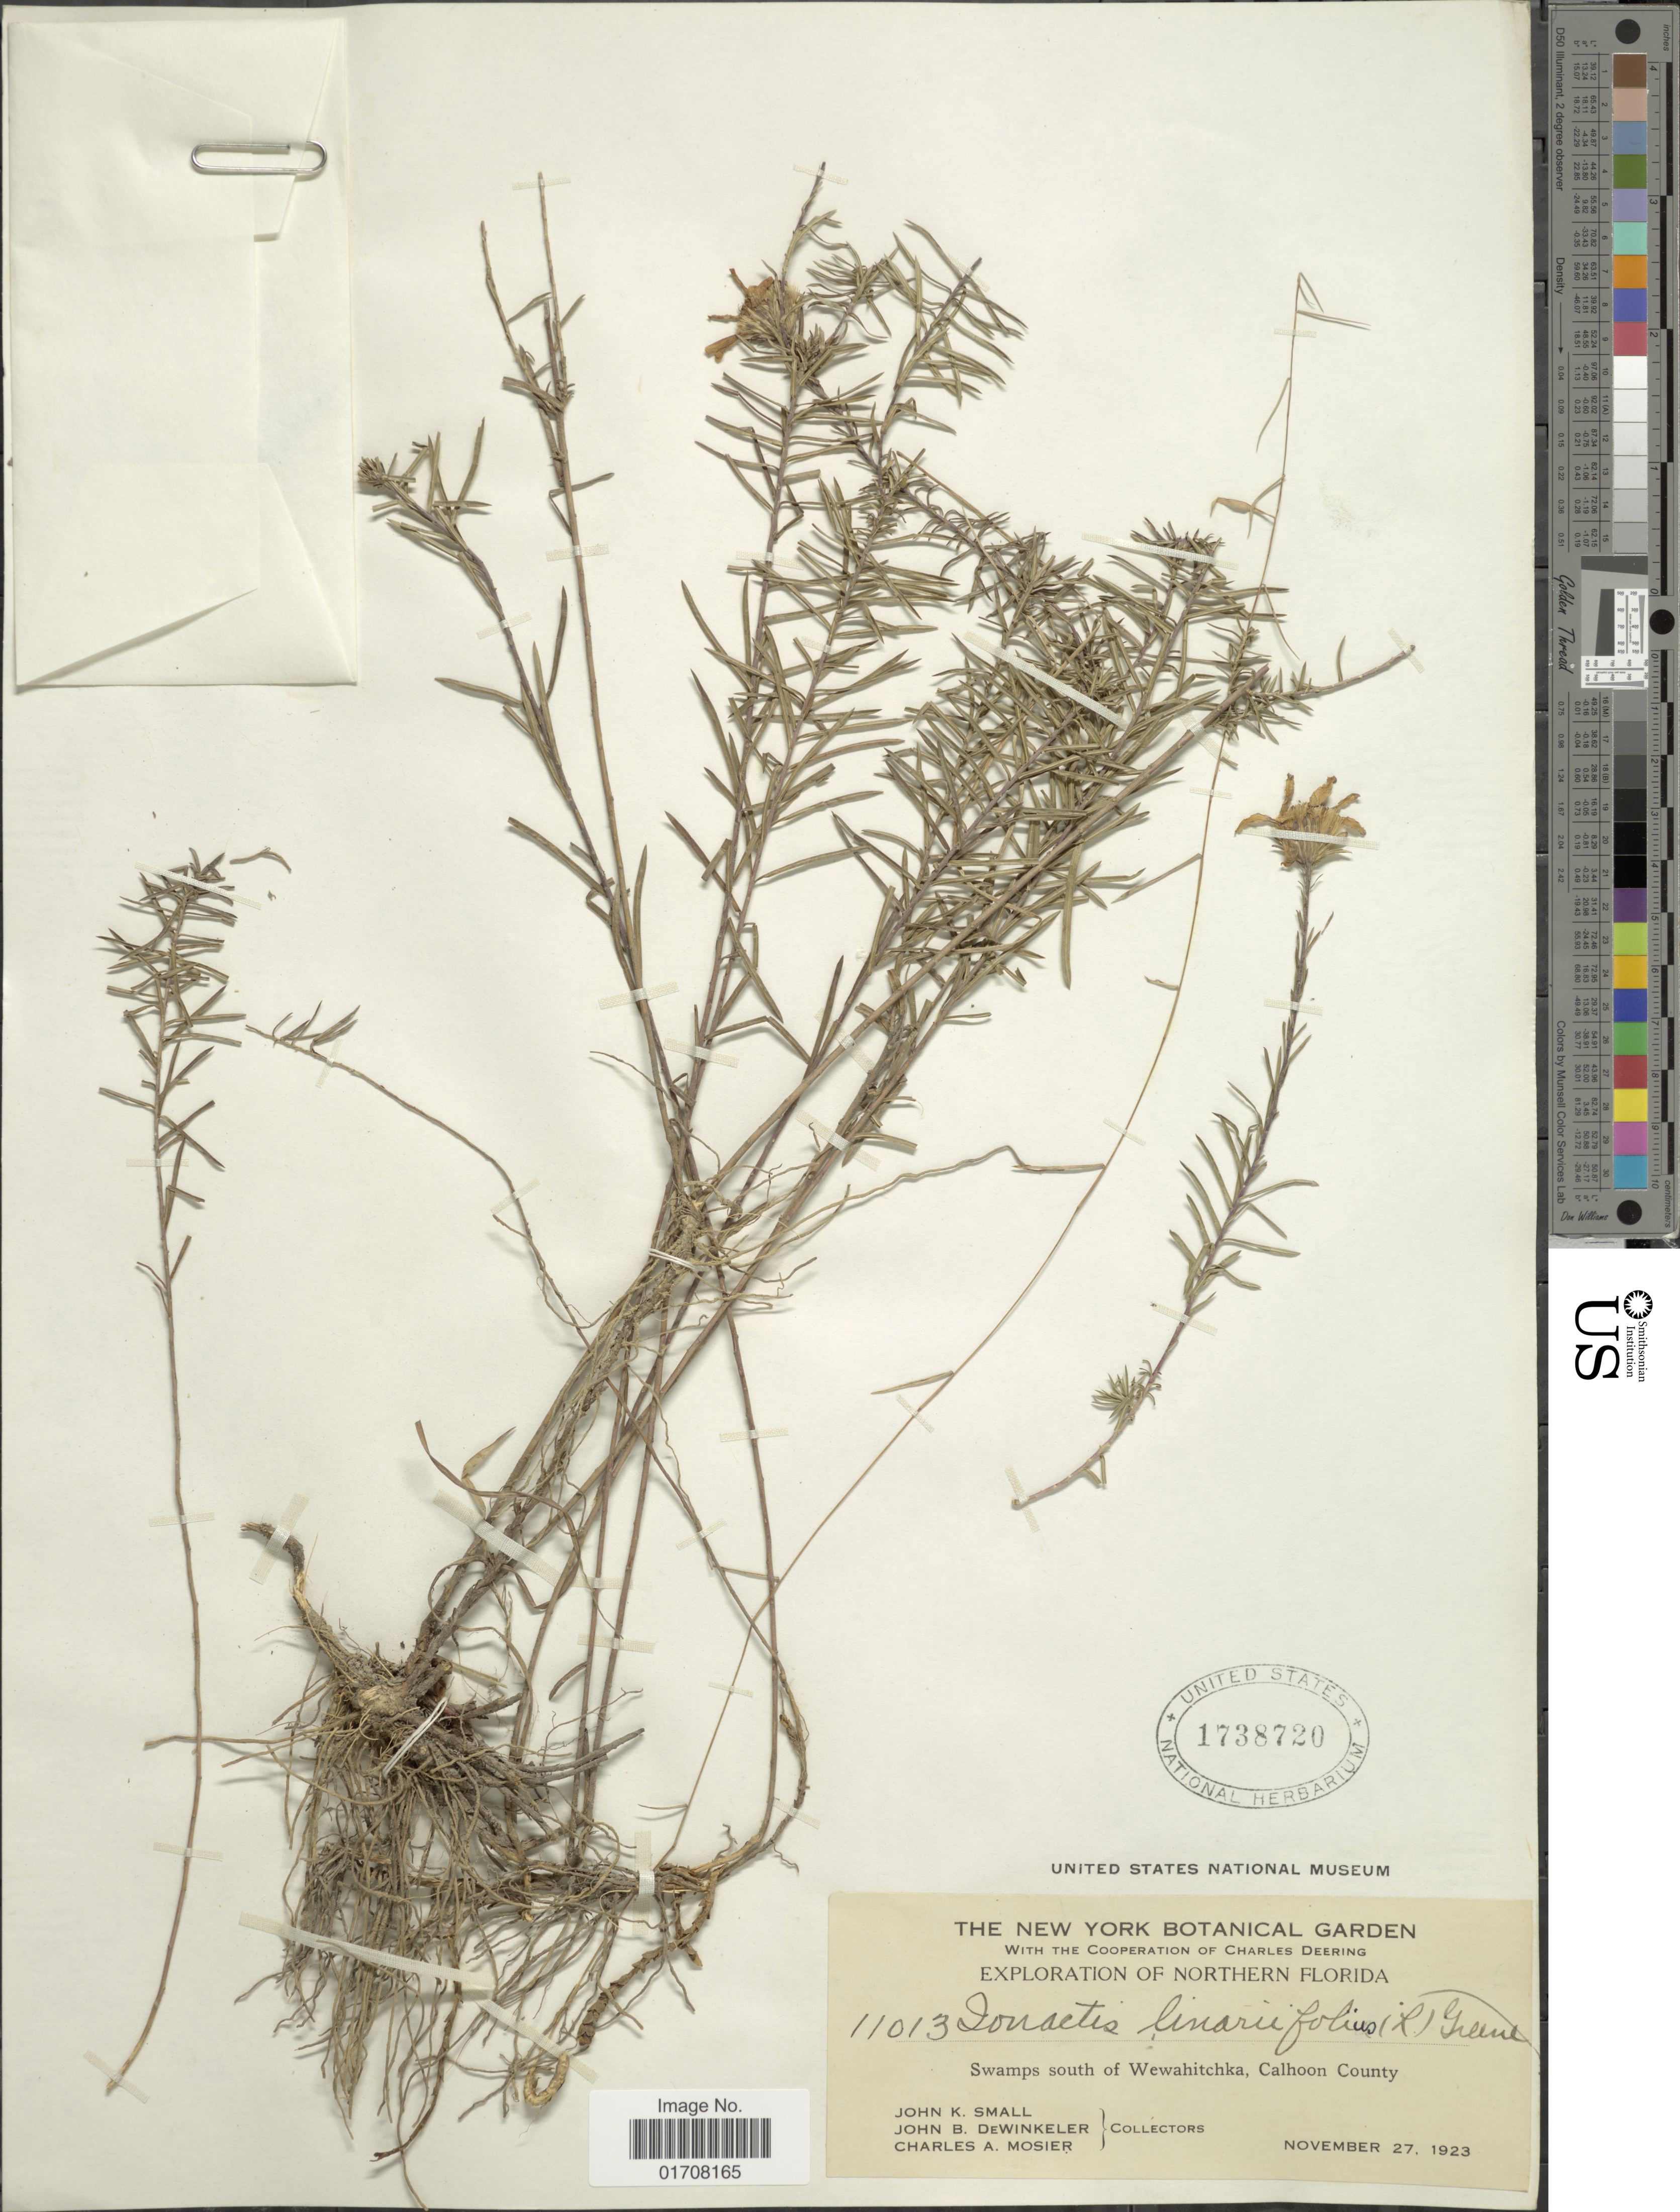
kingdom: Plantae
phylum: Tracheophyta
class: Magnoliopsida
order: Asterales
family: Asteraceae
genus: Ionactis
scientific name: Ionactis linearifolius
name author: (L.) Greene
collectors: J. K. Small, J. B. Dewinkeler & C. A. Mosier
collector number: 11013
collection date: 1923-11-27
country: United States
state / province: Florida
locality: Northern Florida, south of Wewahitchka, Calhoon County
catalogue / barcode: US 1738720